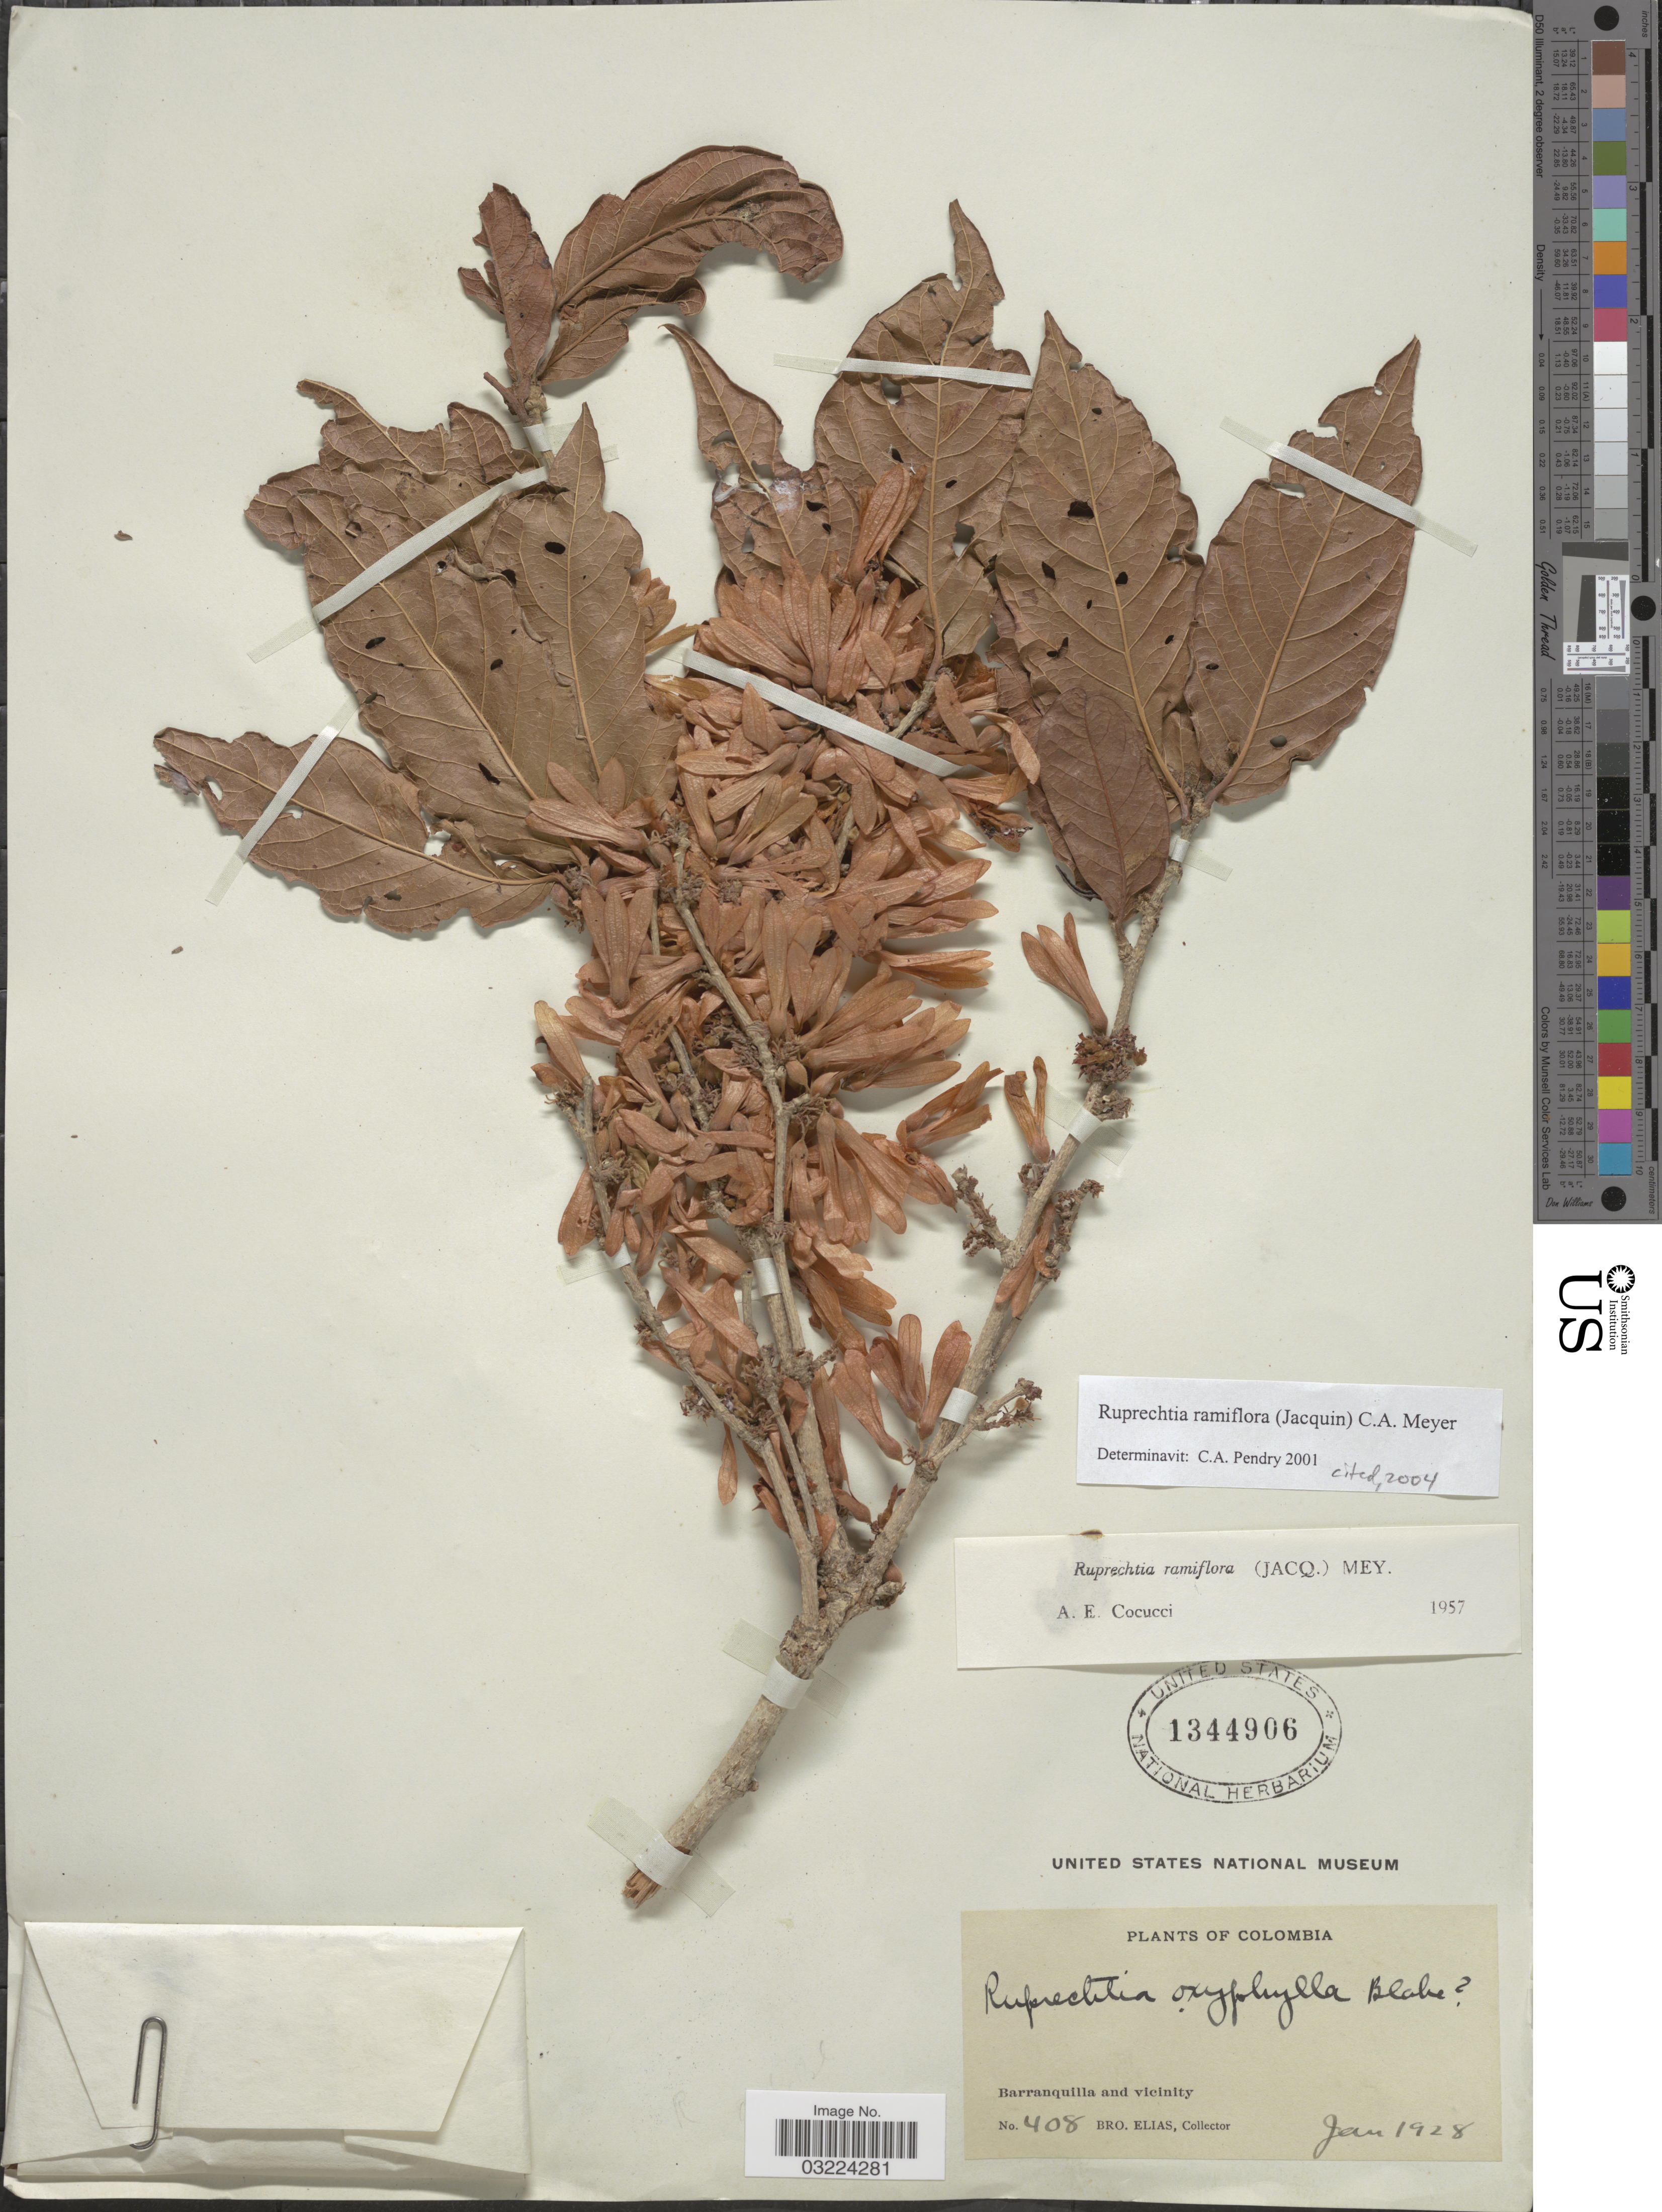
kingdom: Plantae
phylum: Tracheophyta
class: Magnoliopsida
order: Caryophyllales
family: Polygonaceae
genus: Ruprechtia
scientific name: Ruprechtia ramiflora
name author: (Jacq.) C.A. Mey.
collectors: Bro. Elias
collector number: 408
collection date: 1928-01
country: Colombia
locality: Barranquilla and vicinity.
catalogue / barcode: US 1344906